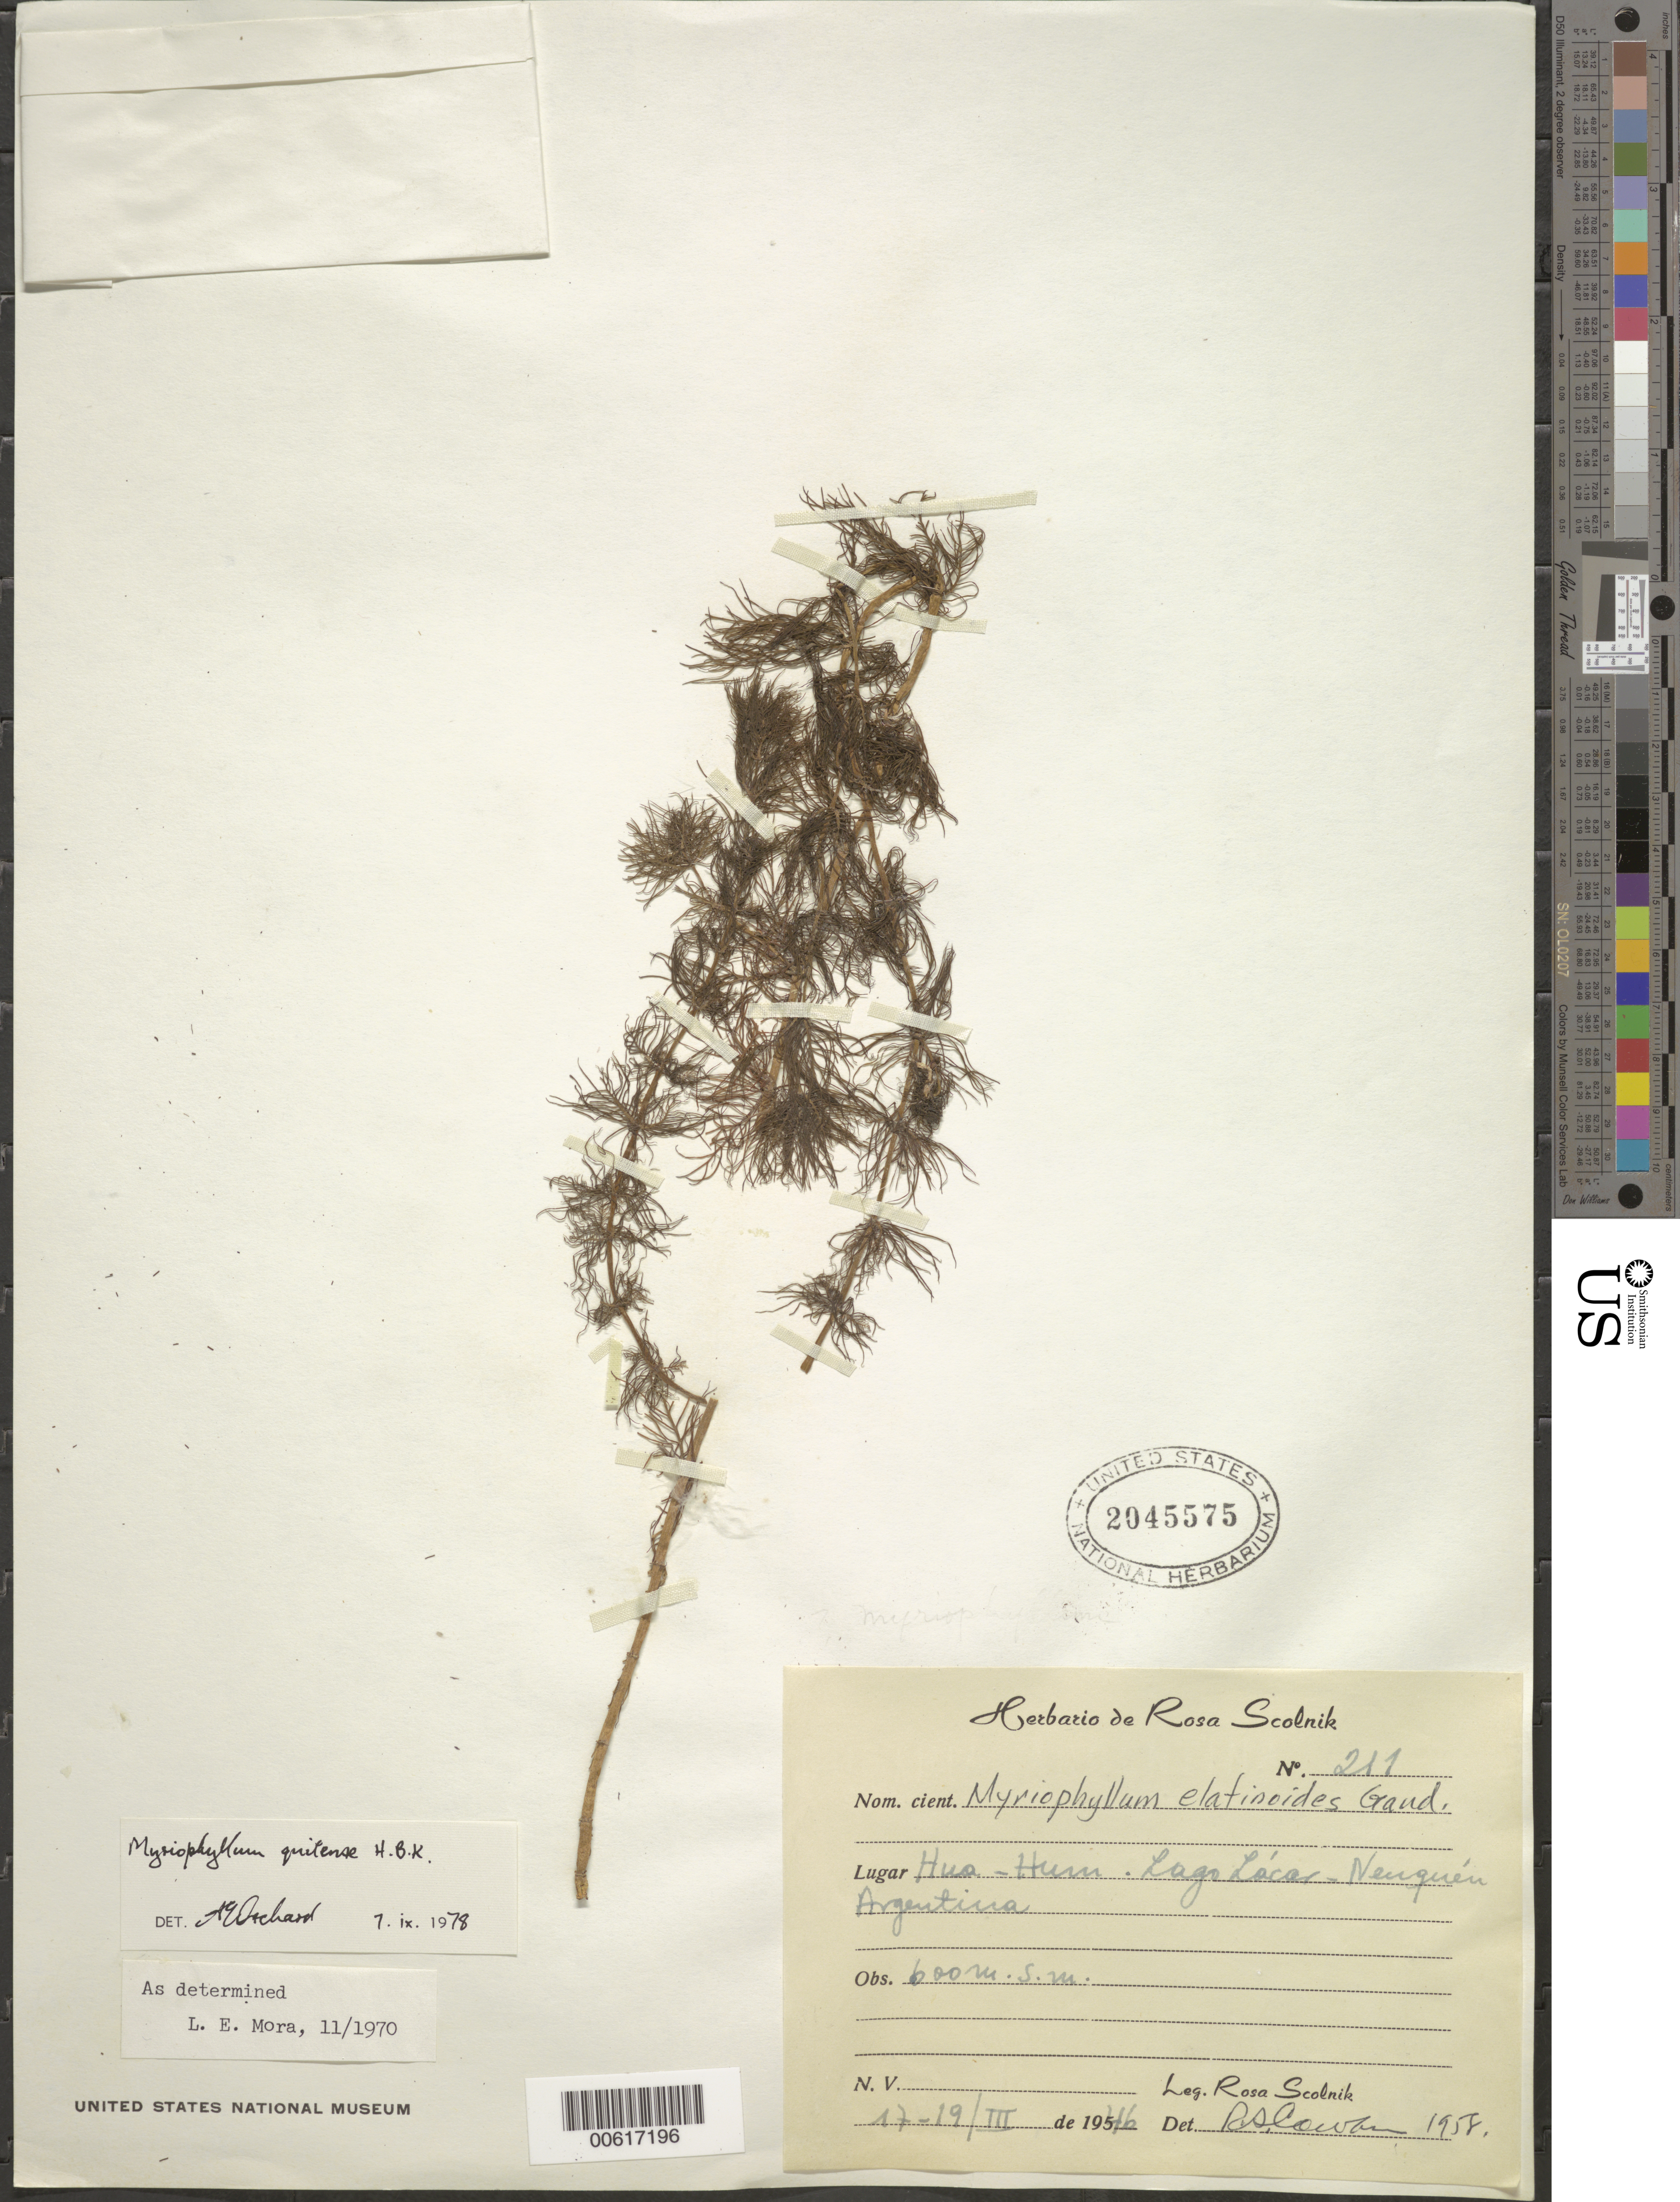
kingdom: Plantae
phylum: Tracheophyta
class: Magnoliopsida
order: Saxifragales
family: Haloragaceae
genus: Myriophyllum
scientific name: Myriophyllum quitense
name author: Kunth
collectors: R. Scolnik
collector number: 211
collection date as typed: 17 Mar 1946 to 19 Mar 1946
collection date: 1946-03-17/1946-03-19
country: Argentina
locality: Hua-Huin, Lago Loca, Neuquin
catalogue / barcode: US 2045575